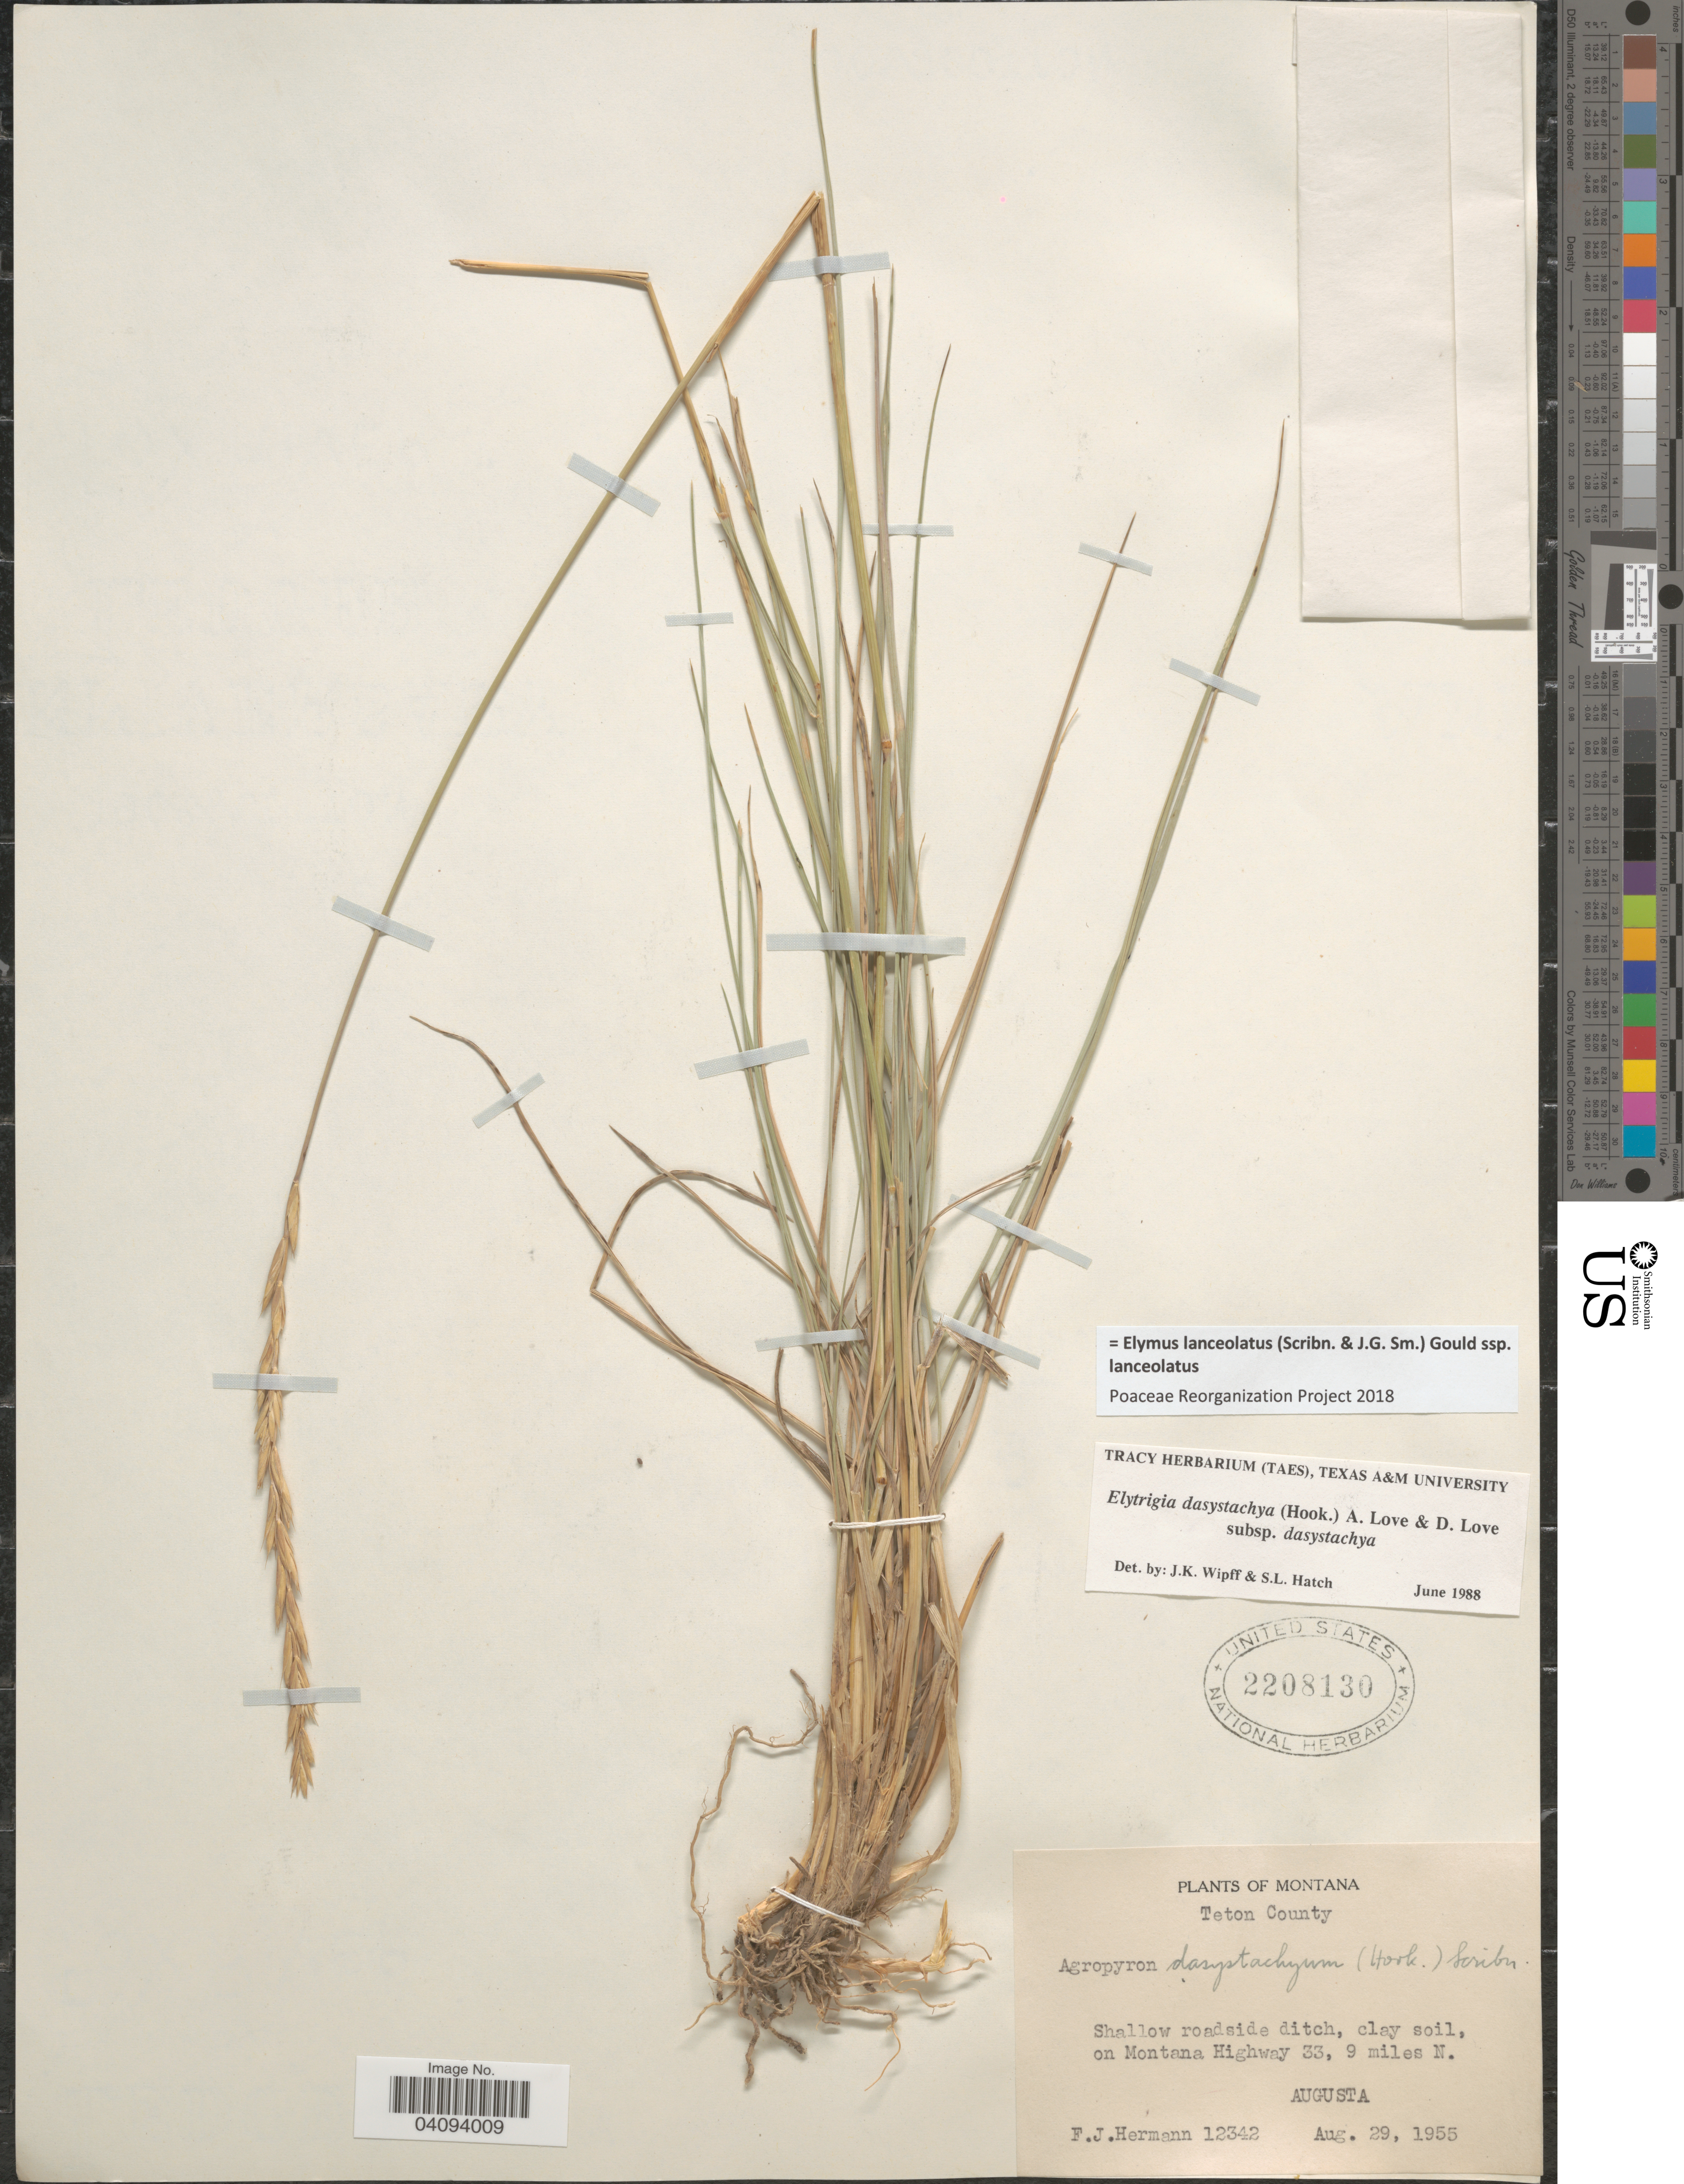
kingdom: Plantae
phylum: Tracheophyta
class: Liliopsida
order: Poales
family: Poaceae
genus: Elymus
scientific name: Elymus lanceolatus subsp. lanceolatus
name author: (Scribn. & J.G. Sm.) Gould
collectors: F. J. Hermann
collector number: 12342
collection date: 1955-08-29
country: United States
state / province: Montana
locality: Teton County. On Montana Highway 33, 9 miles N. Augusta.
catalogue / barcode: US 2208130